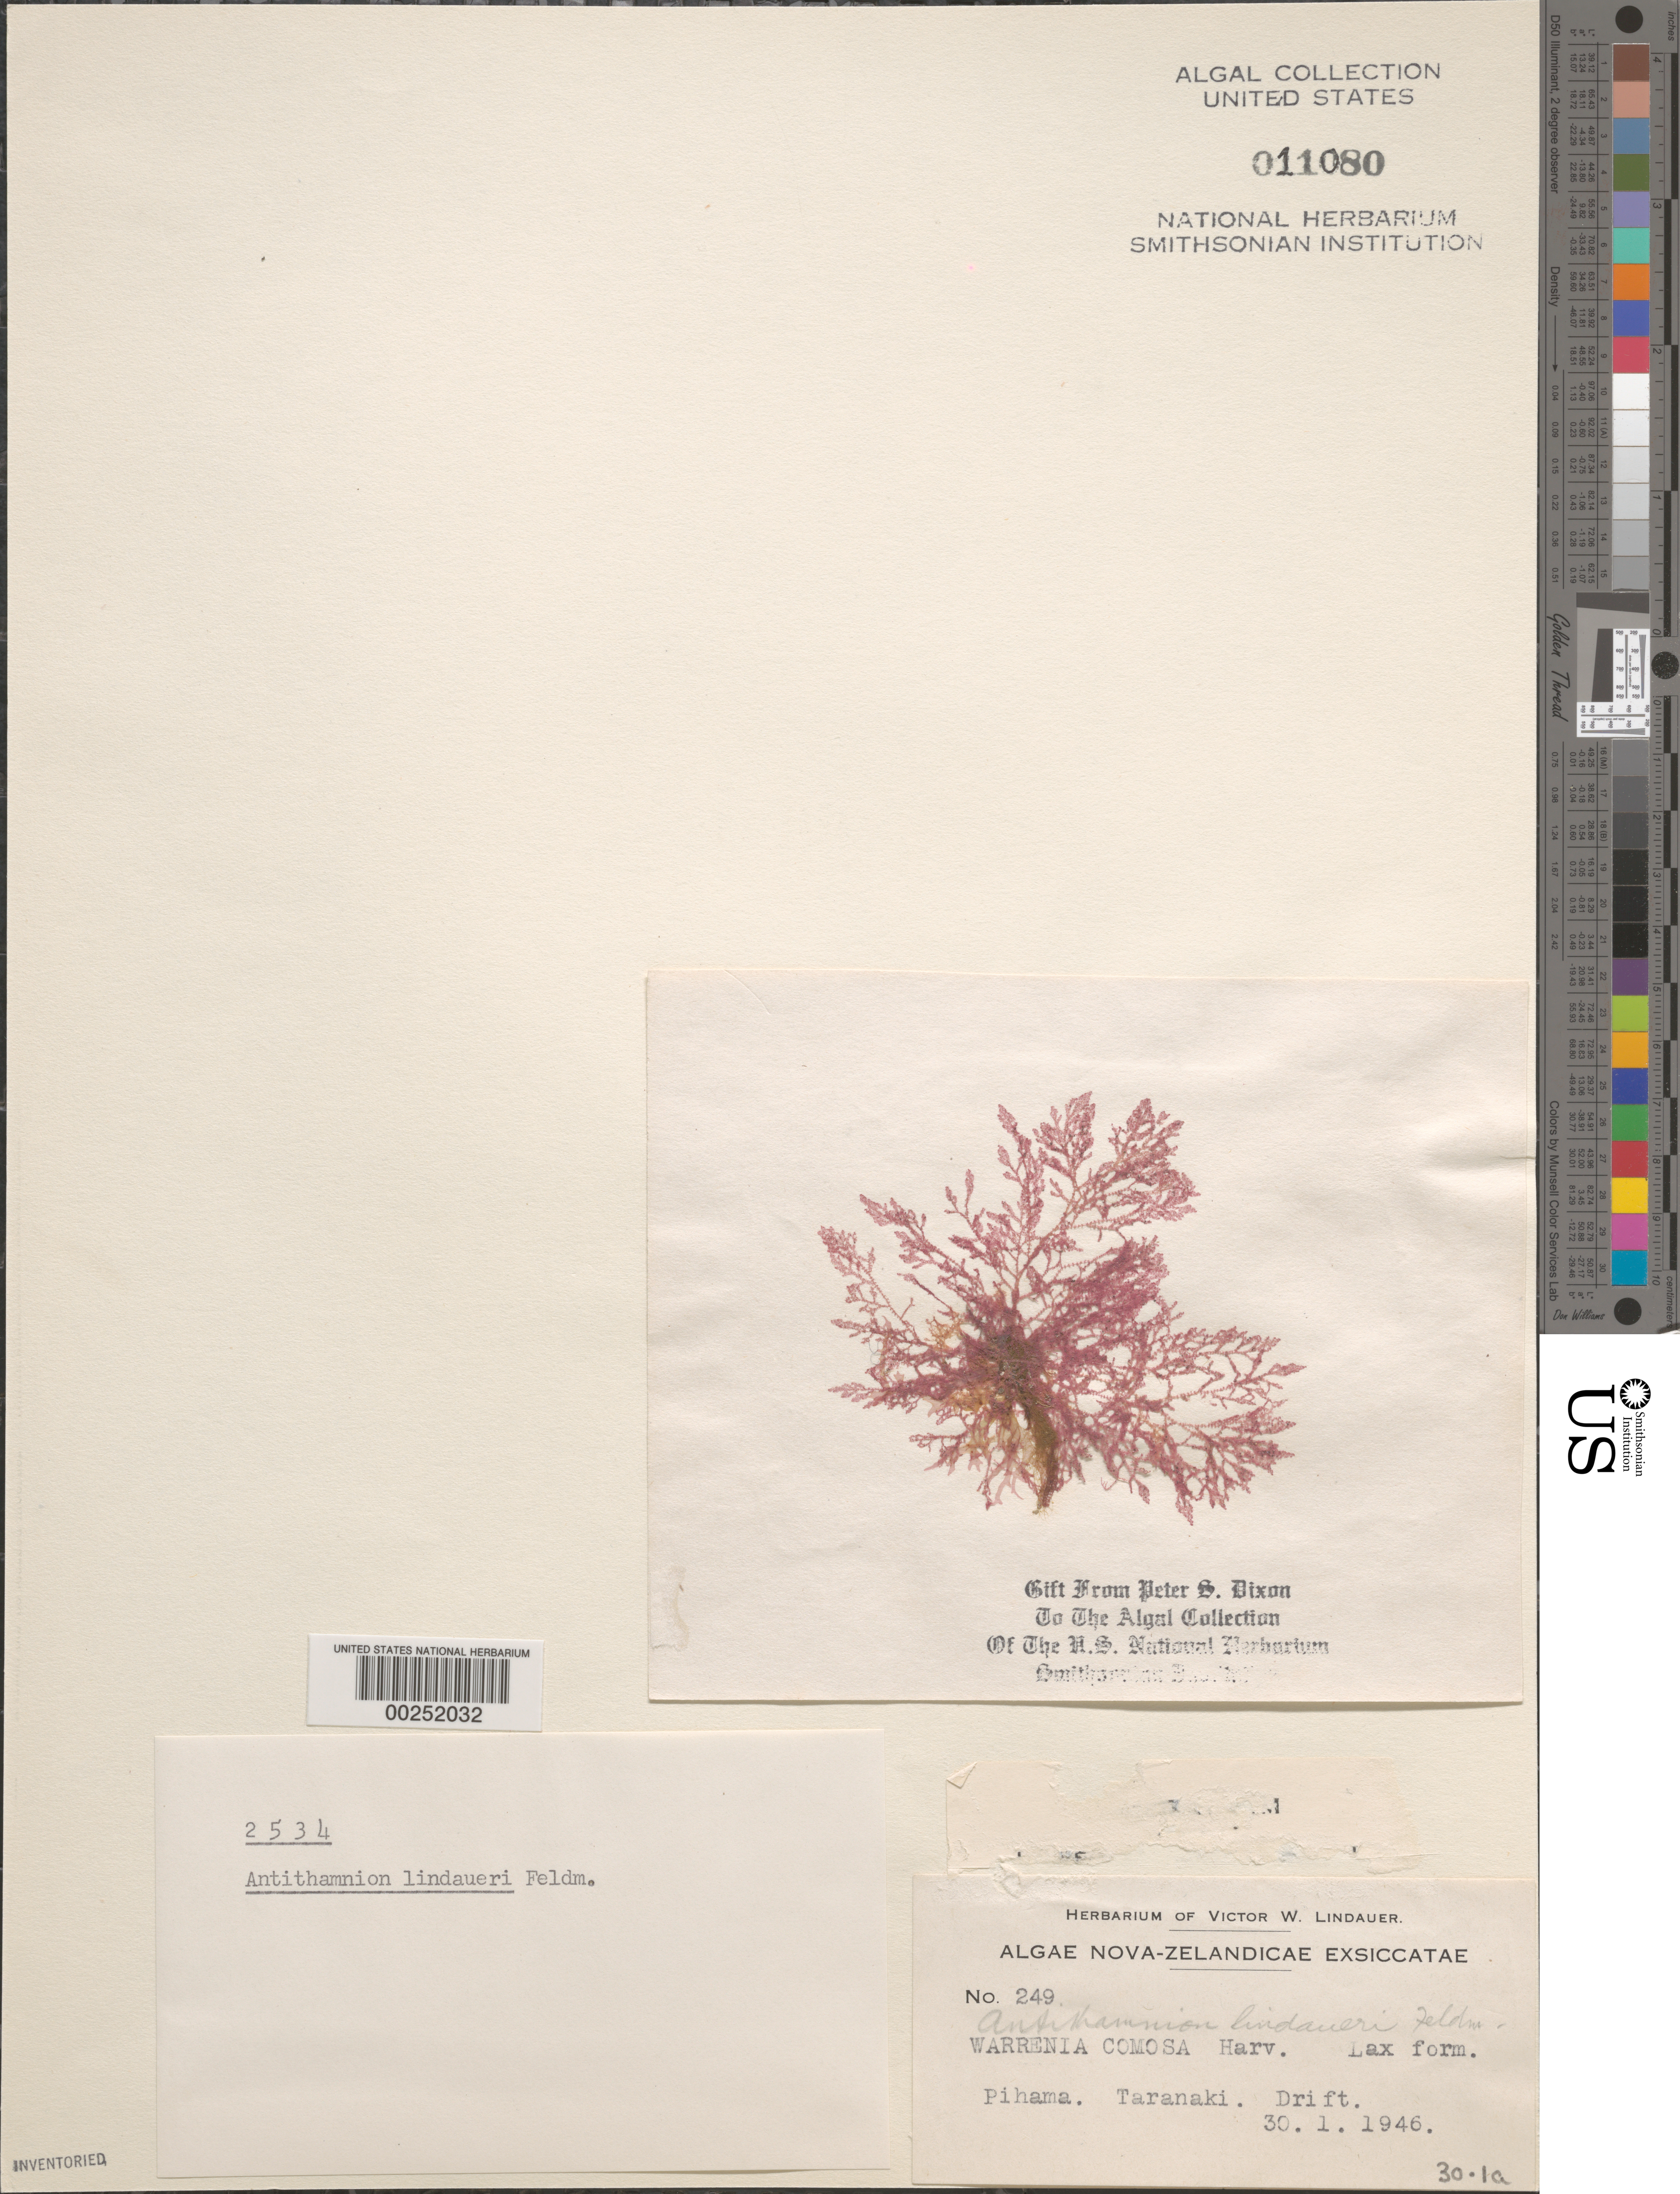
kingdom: Plantae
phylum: Rhodophyta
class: Florideophyceae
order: Ceramiales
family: Ceramiaceae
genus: Pterothamnion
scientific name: Pterothamnion confusum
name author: (J. Agardh) A. Athanasiadis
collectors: V. Lindauer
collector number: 249 & PSD 2534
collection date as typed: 30 Jan 1946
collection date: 1946-01-30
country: New Zealand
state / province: Taranaki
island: North Island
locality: Pihama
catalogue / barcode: US 11080